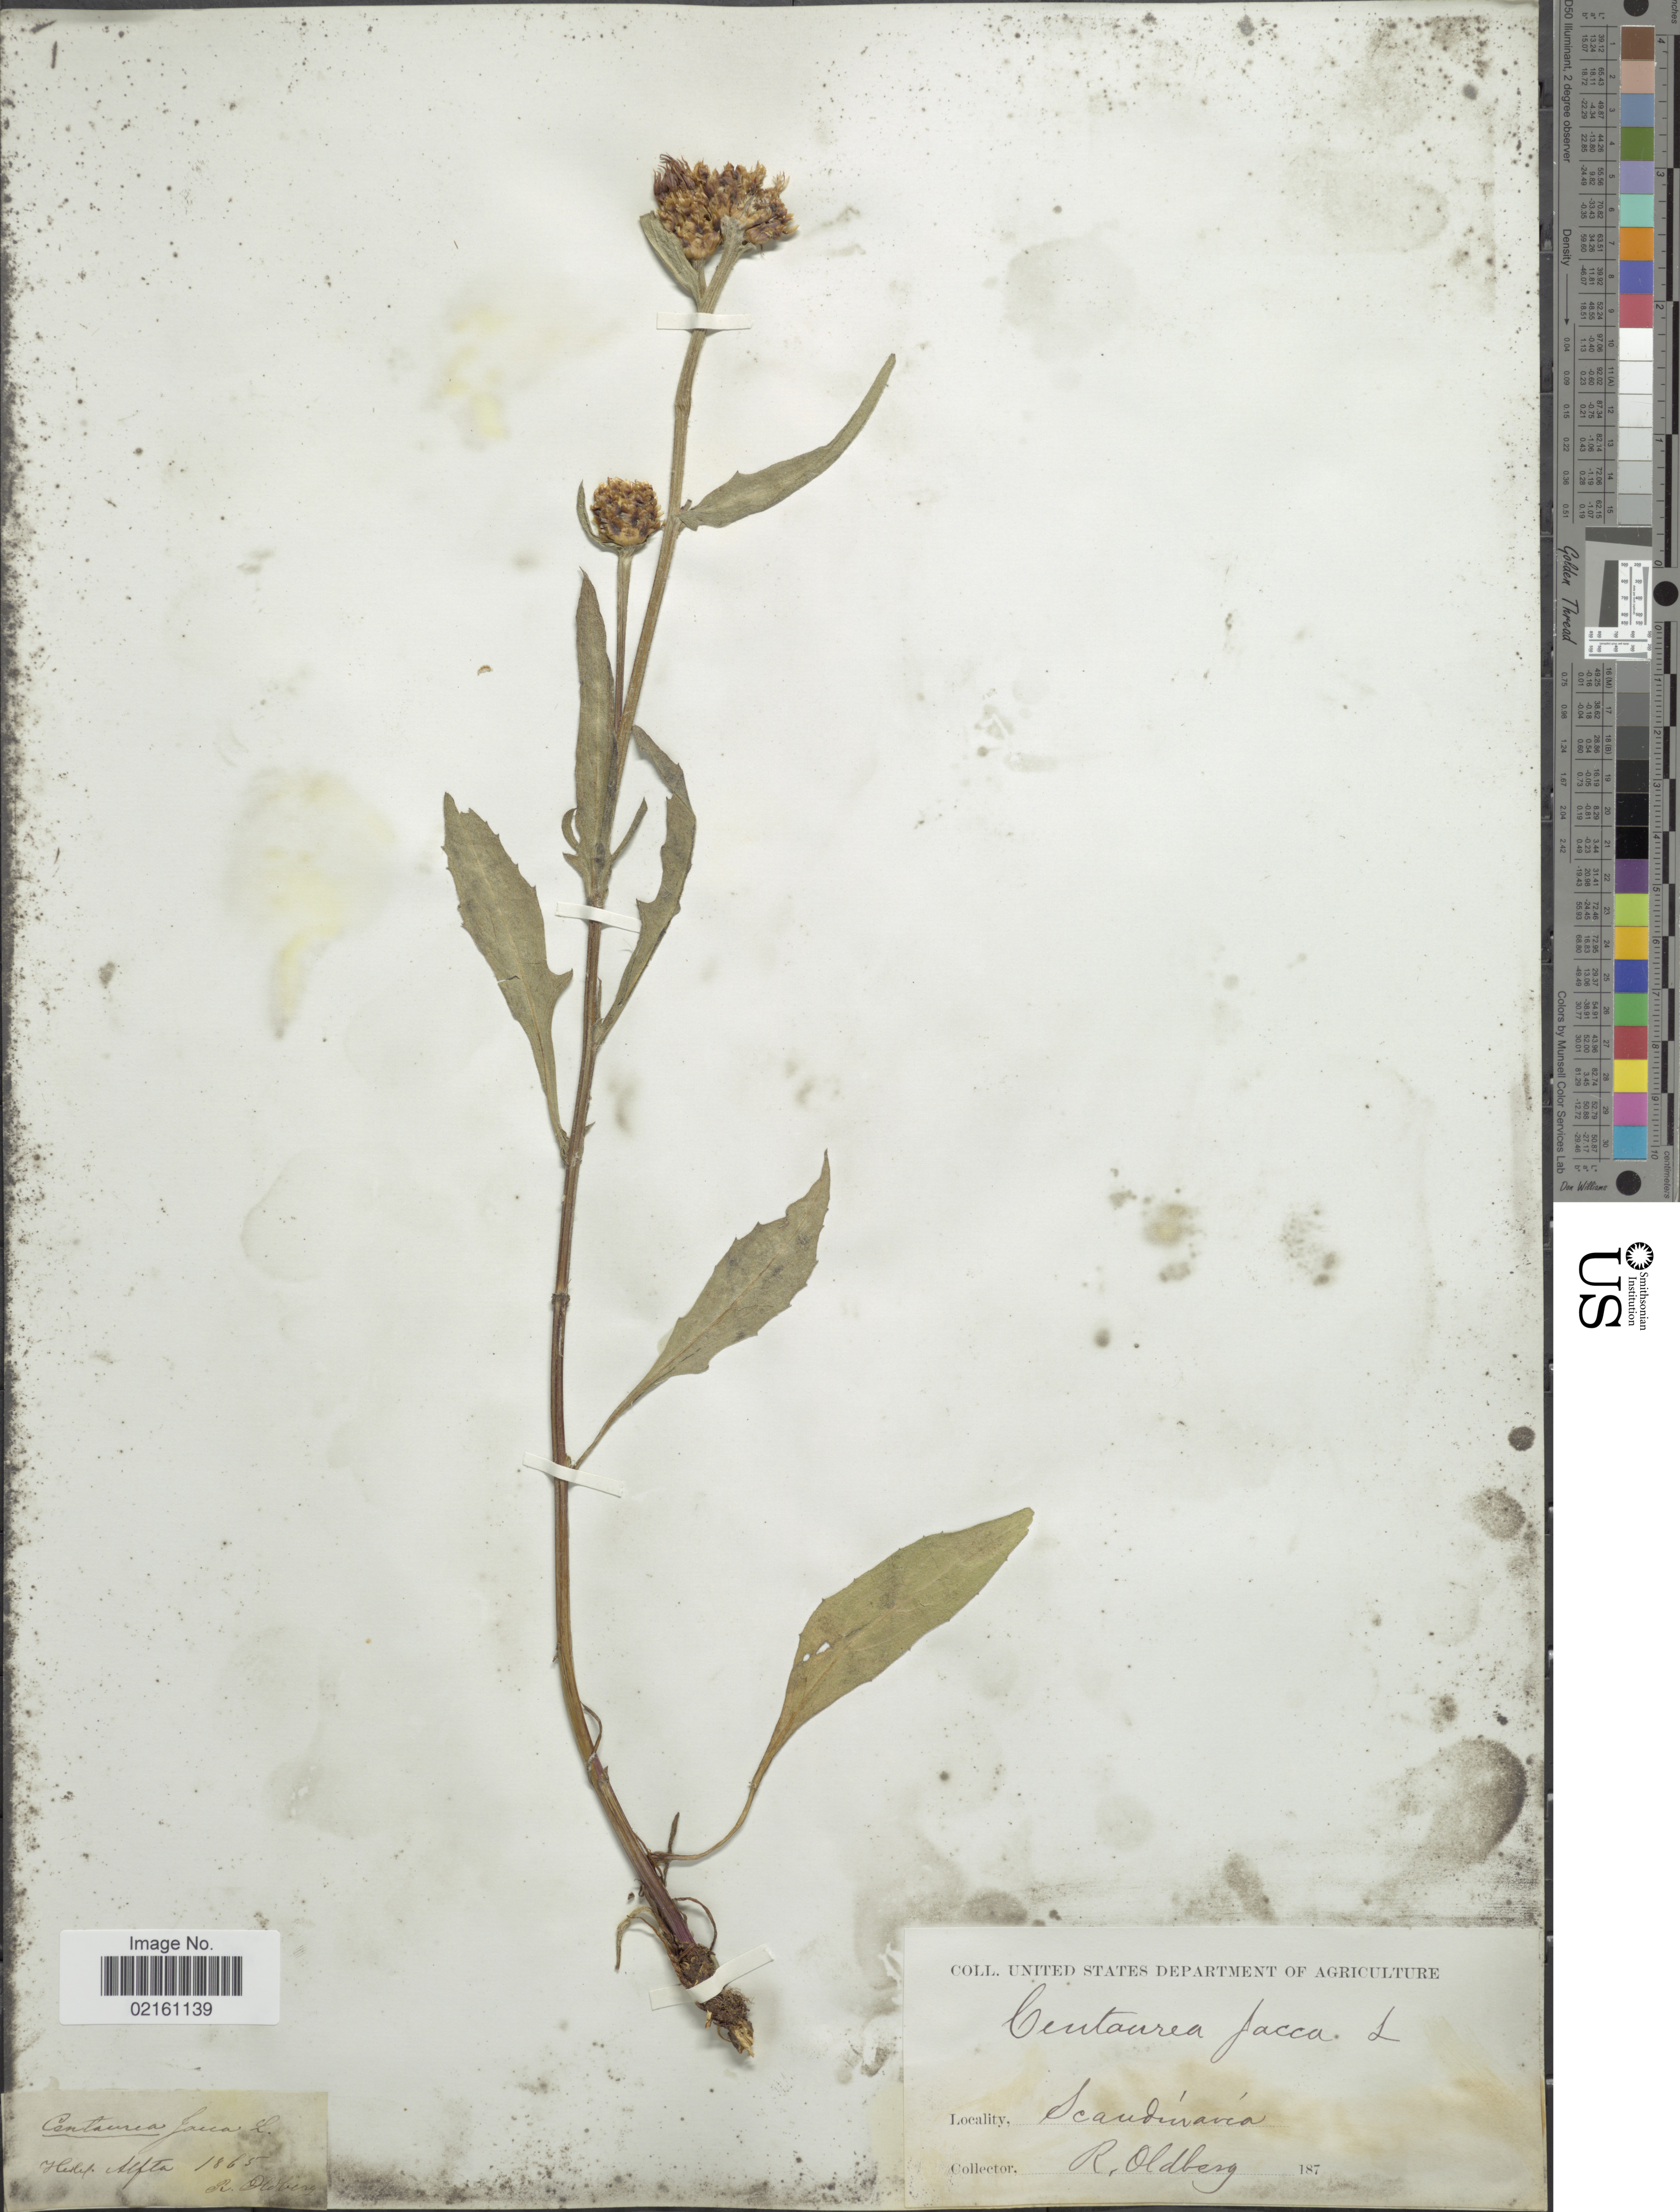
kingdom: Plantae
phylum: Tracheophyta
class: Magnoliopsida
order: Asterales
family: Asteraceae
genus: Centaurea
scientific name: Centaurea jacea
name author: L.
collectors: R. Oldberg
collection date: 1865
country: Switzerland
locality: Scandinavia, Helsl Alfta